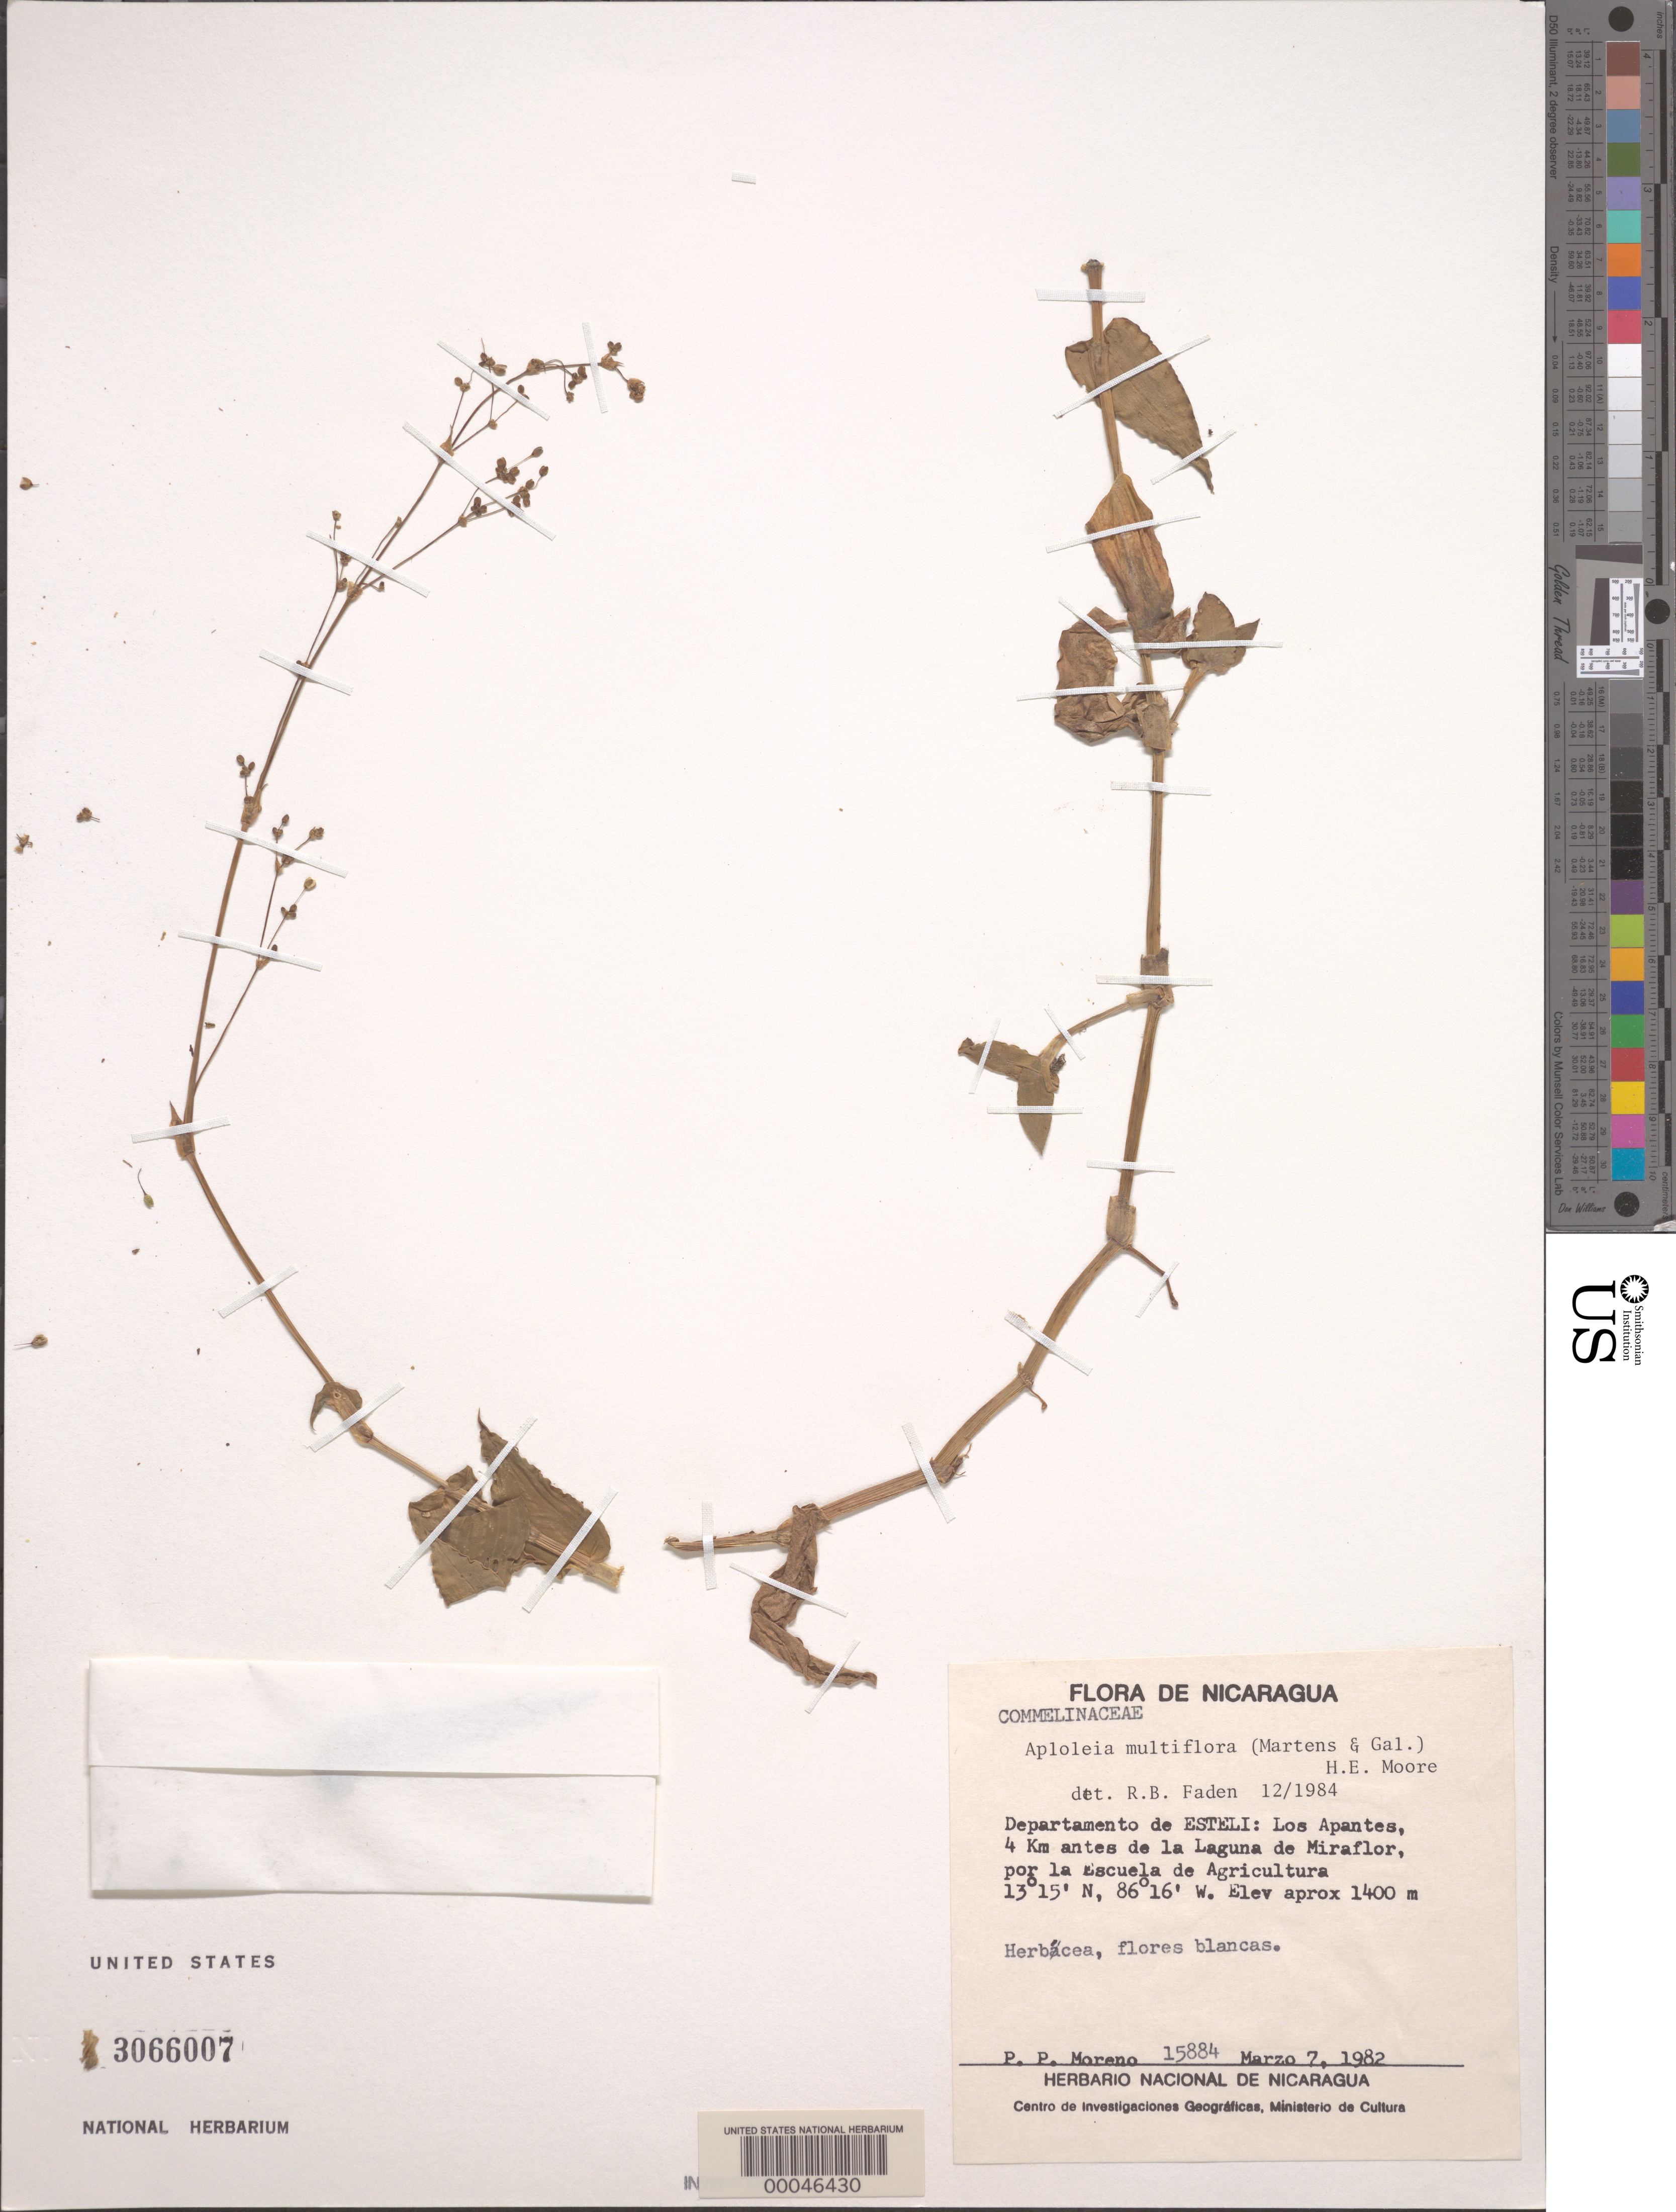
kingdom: Plantae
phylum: Tracheophyta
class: Liliopsida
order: Commelinales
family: Commelinaceae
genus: Callisia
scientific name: Callisia multiflora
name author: (M. Martens & Galeotti) Standl.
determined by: Faden, Robert B., (US), Smithsonian Institution - National Museum of Natural History (UNITED STATES)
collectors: P. Moreno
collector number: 15884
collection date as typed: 07 Mar 1982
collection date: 1982-03-07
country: Nicaragua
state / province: Estelí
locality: Los apantes, above laguna de miraflor, near agricultural school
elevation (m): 1400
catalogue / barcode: US 3066007